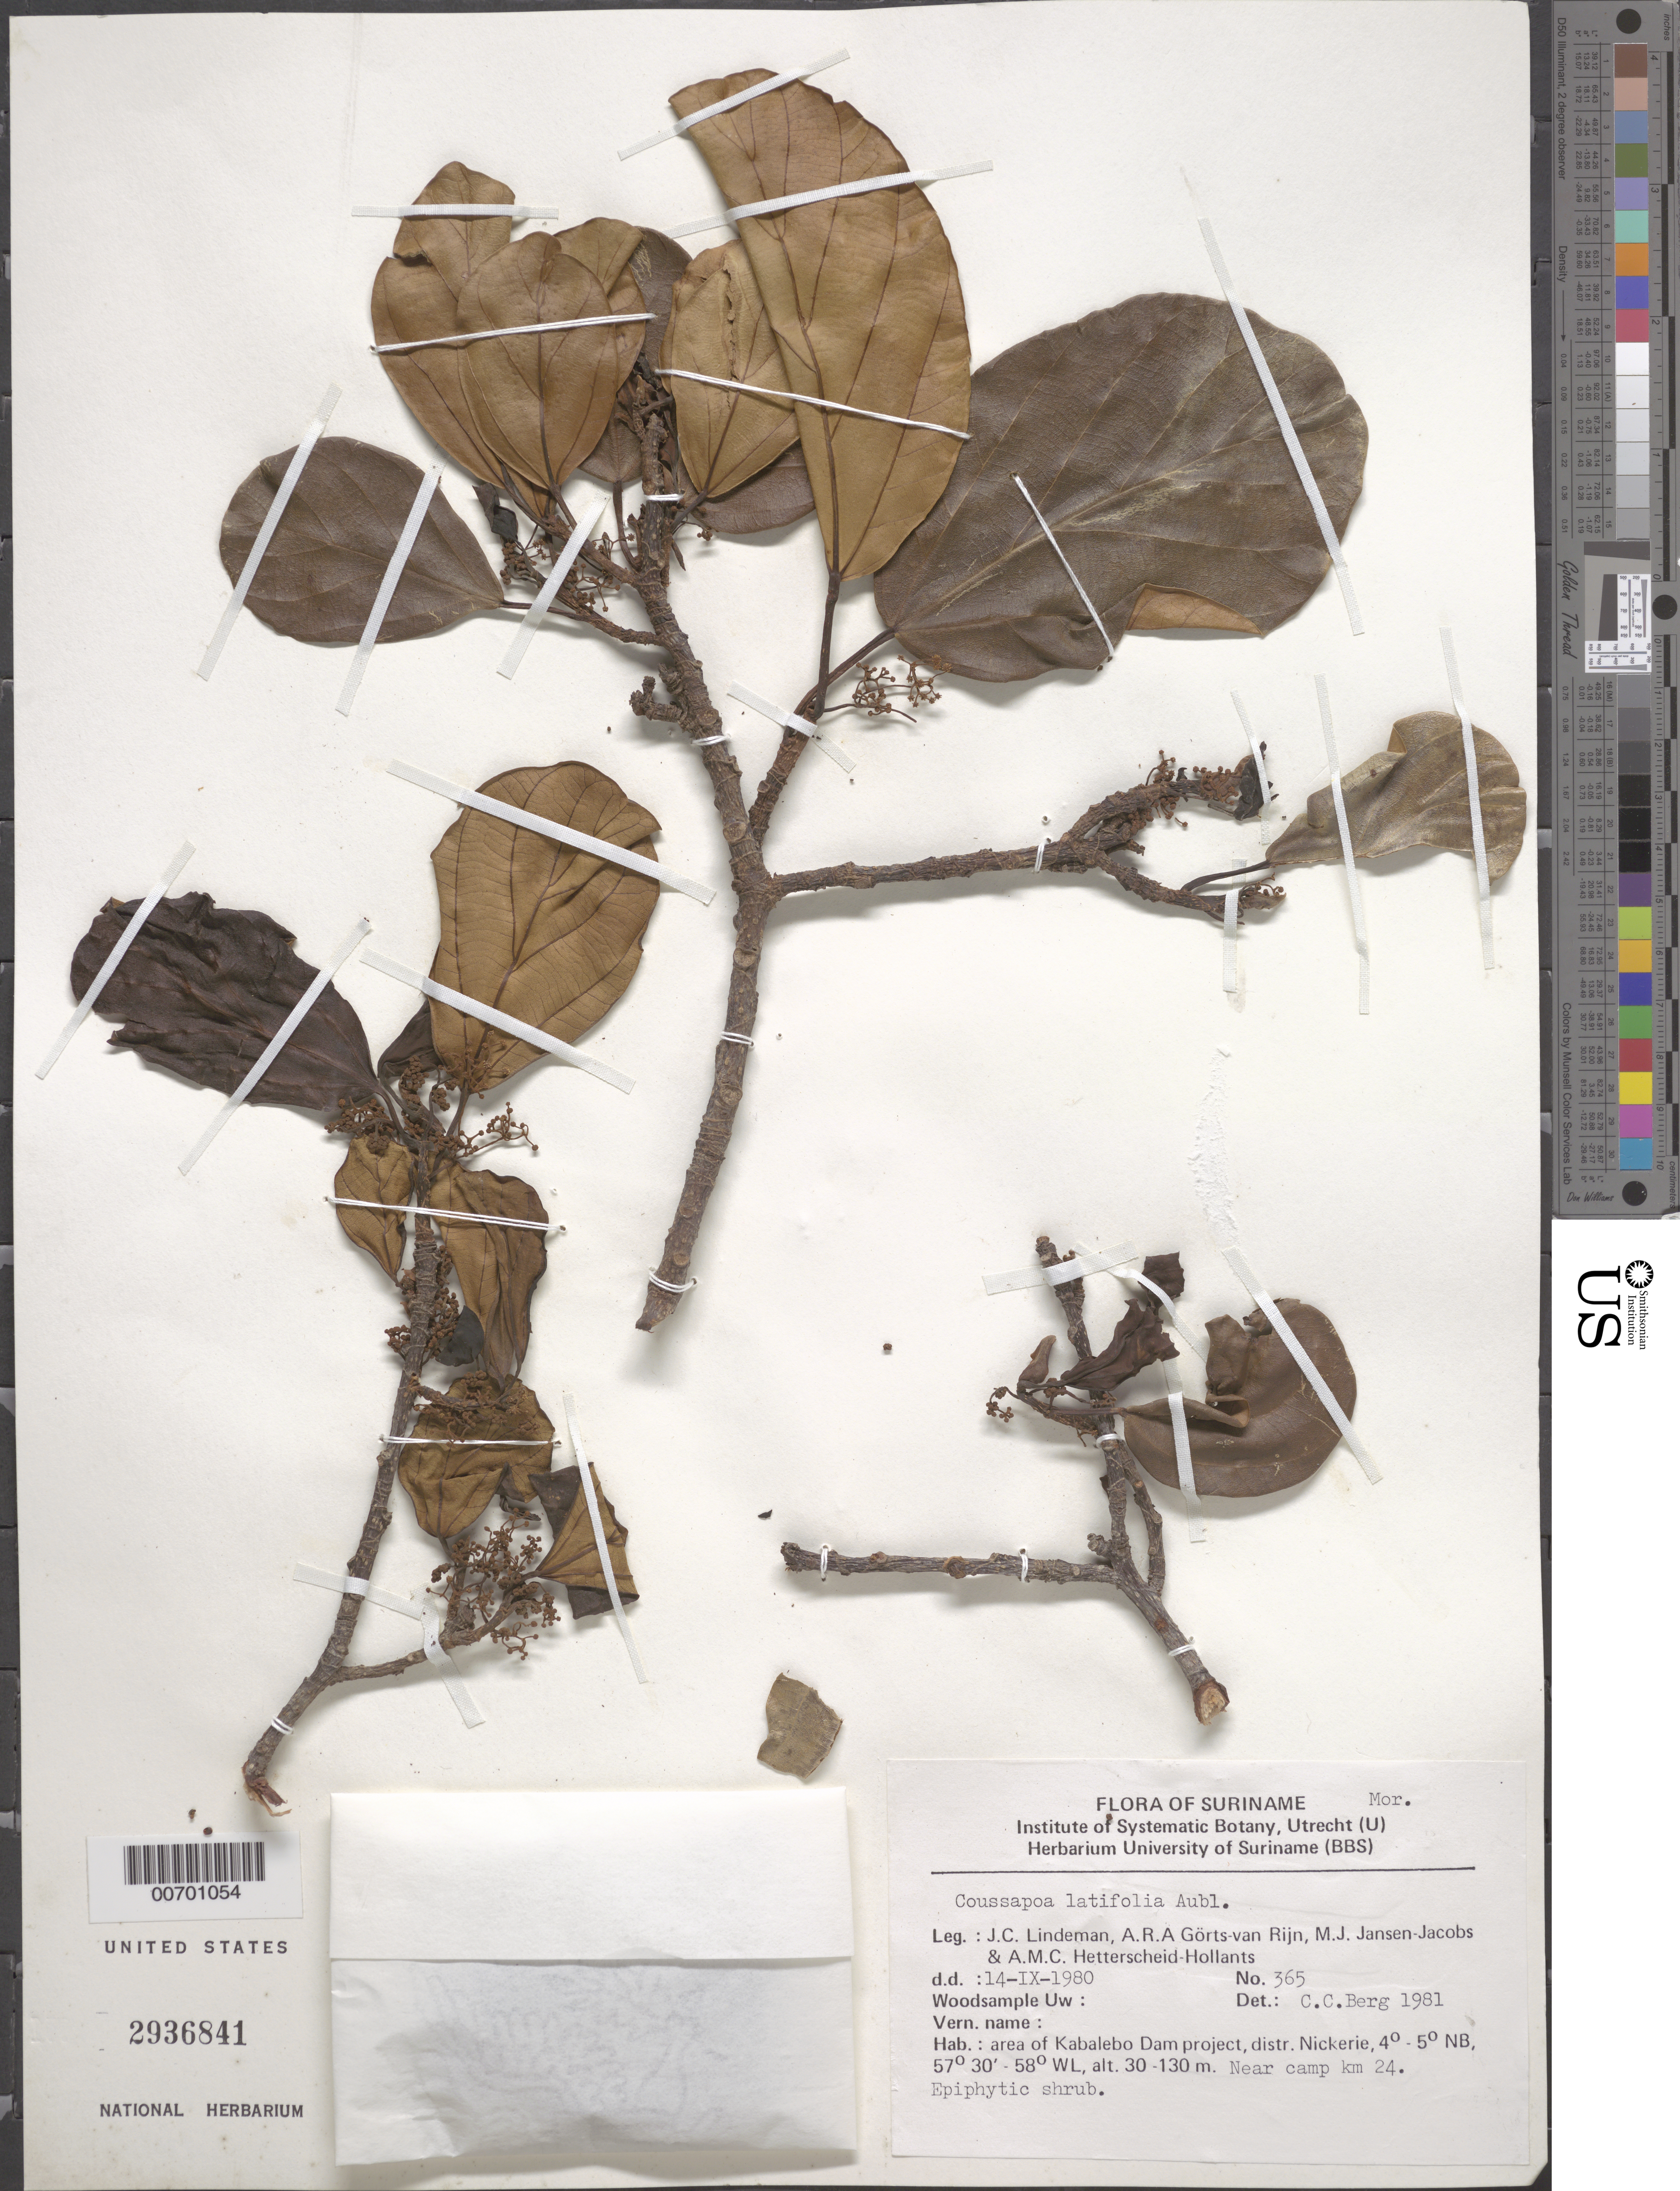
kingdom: Plantae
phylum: Tracheophyta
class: Magnoliopsida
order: Rosales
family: Urticaceae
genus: Coussapoa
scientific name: Coussapoa latifolia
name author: Aubl.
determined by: Berg, C. C.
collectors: J. C. Lindeman, A. .R. A. Görts-van Rijn, M. J. Jansen-Jacobs & A. Hetterscheid-Hollants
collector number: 80 365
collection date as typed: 14-Sep-80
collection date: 1980-09-14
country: Suriname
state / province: Nickerie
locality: Kabalebo Dam project area, low hilltop at km 24.2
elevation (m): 30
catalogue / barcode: US 2936841